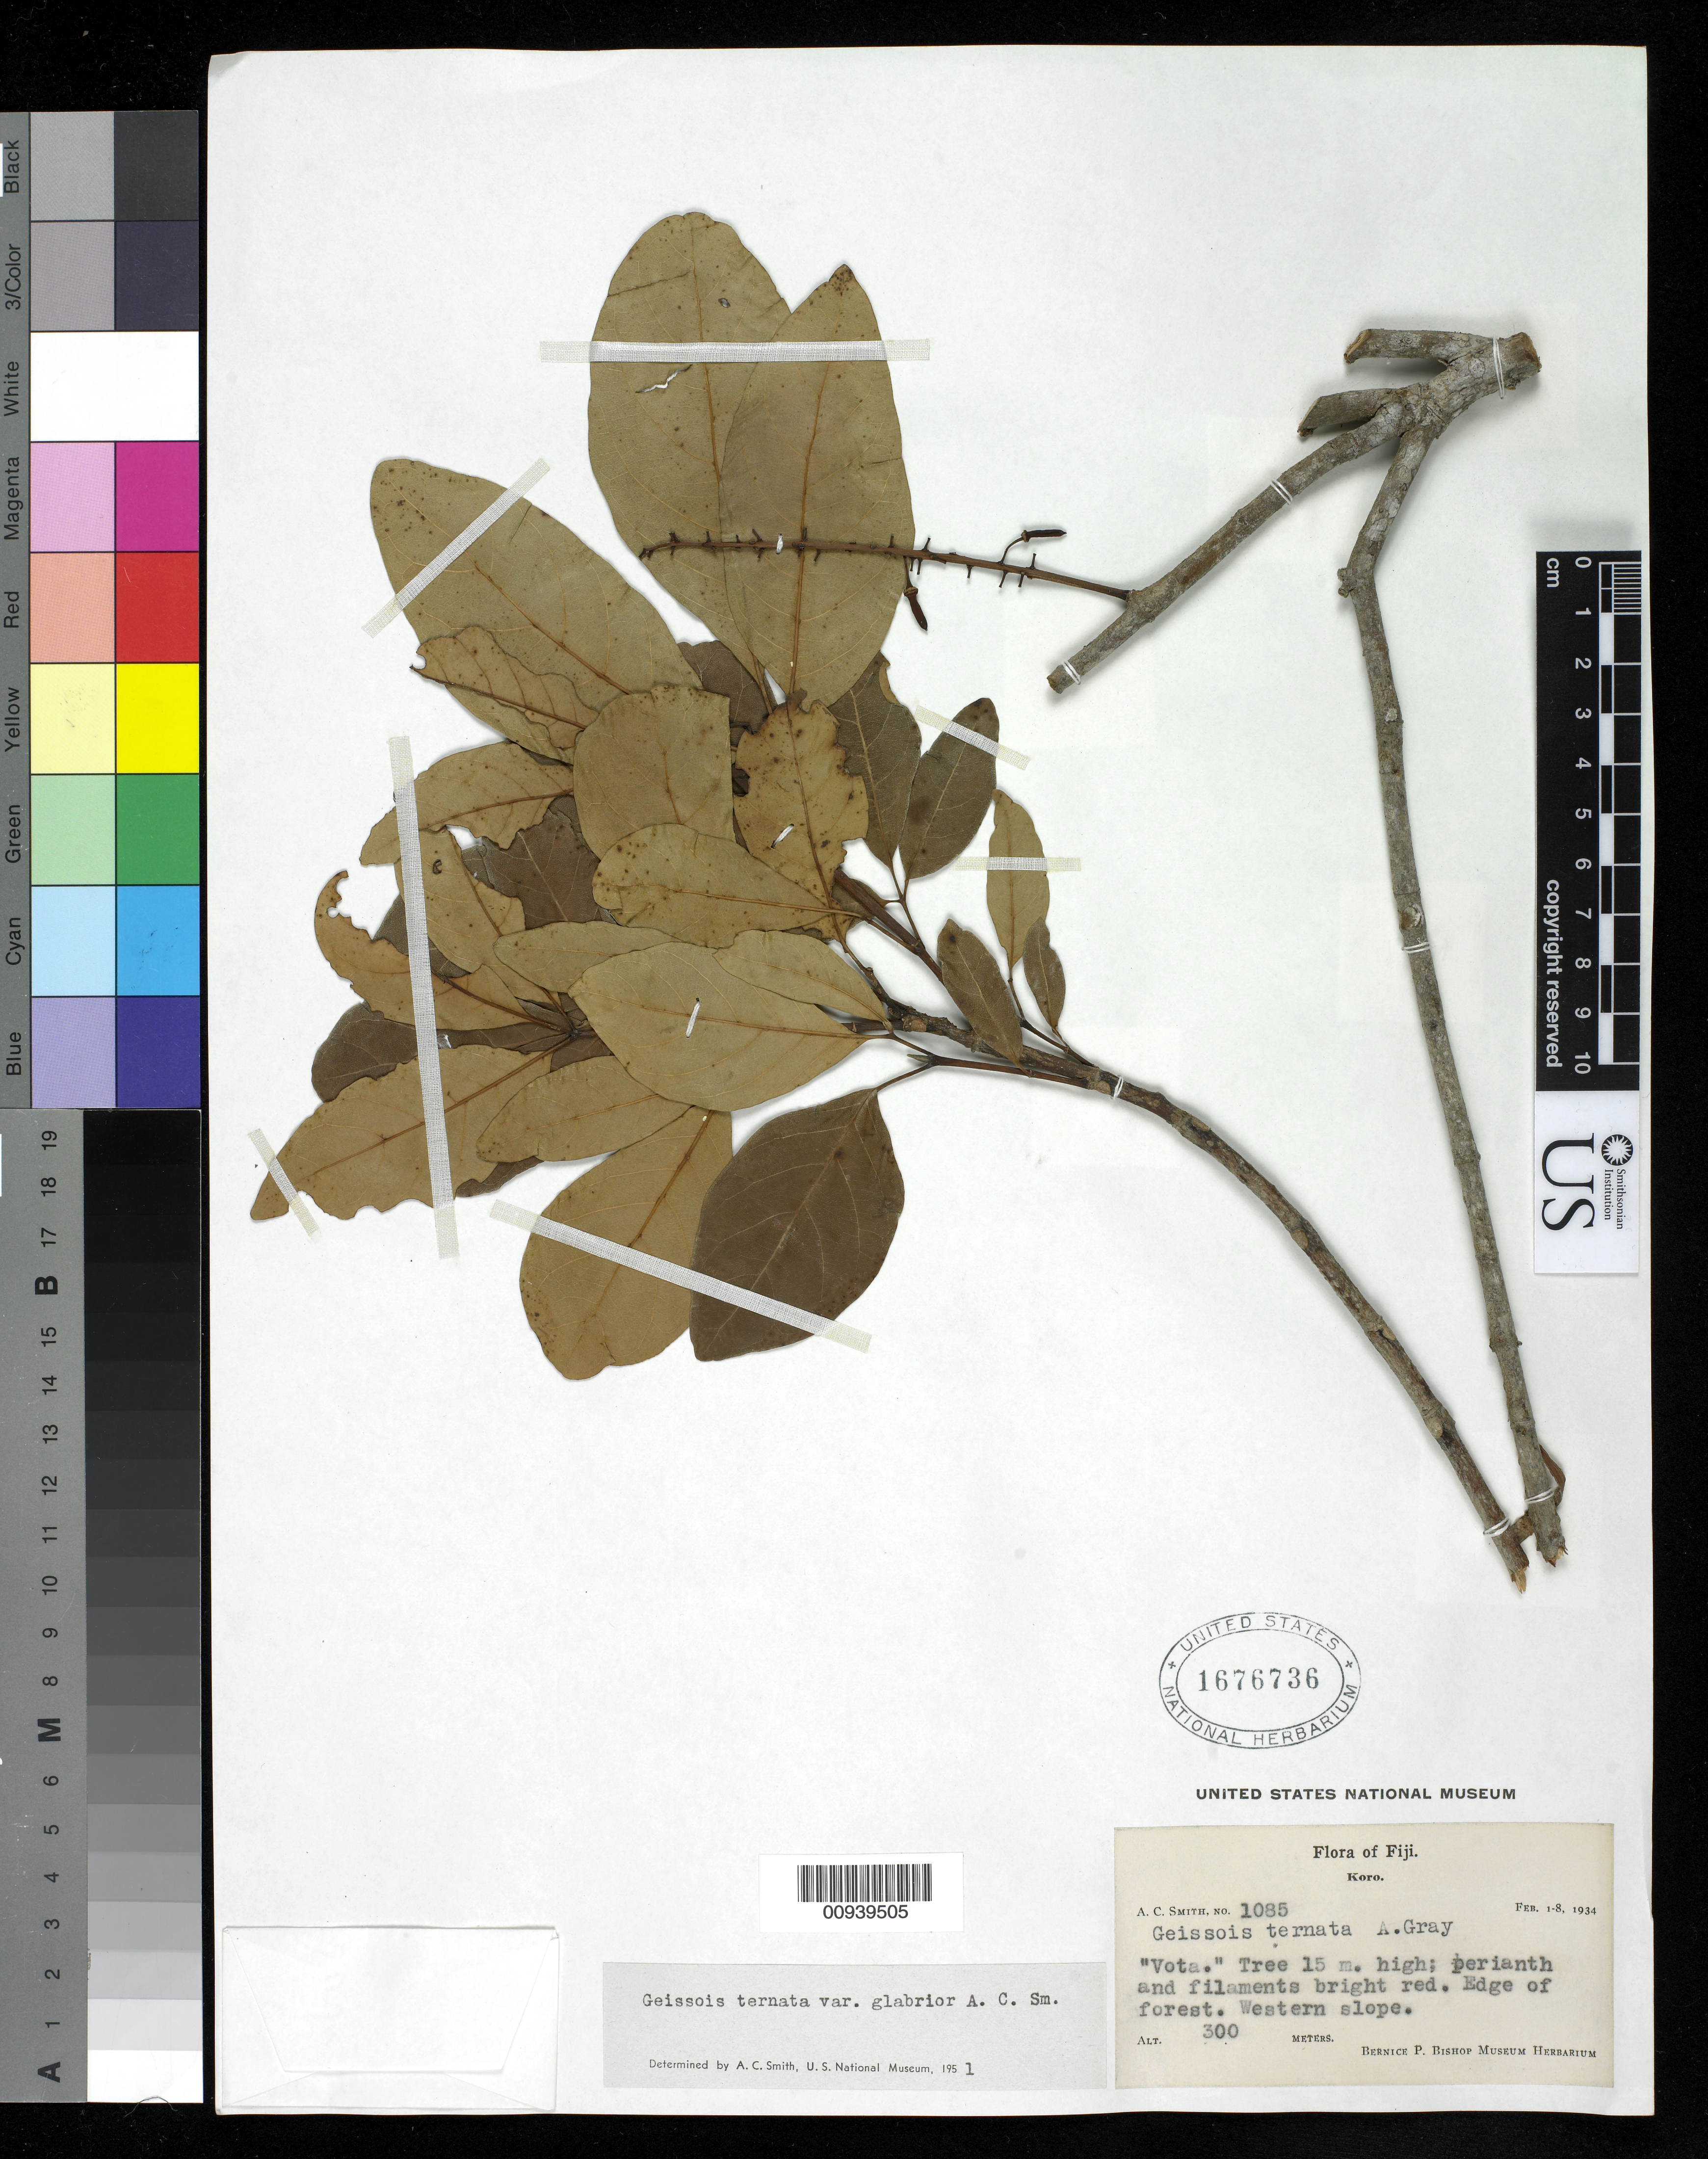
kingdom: Plantae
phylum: Tracheophyta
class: Magnoliopsida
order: Oxalidales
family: Cunoniaceae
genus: Geissois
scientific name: Geissois ternata var. glabrior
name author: A.C. Sm.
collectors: C. A. Smith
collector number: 1085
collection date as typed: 01 Feb 1934 to 08 Feb 1934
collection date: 1934-02-01/1934-02-08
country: Fiji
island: Koro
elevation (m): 300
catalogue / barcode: US 1676736